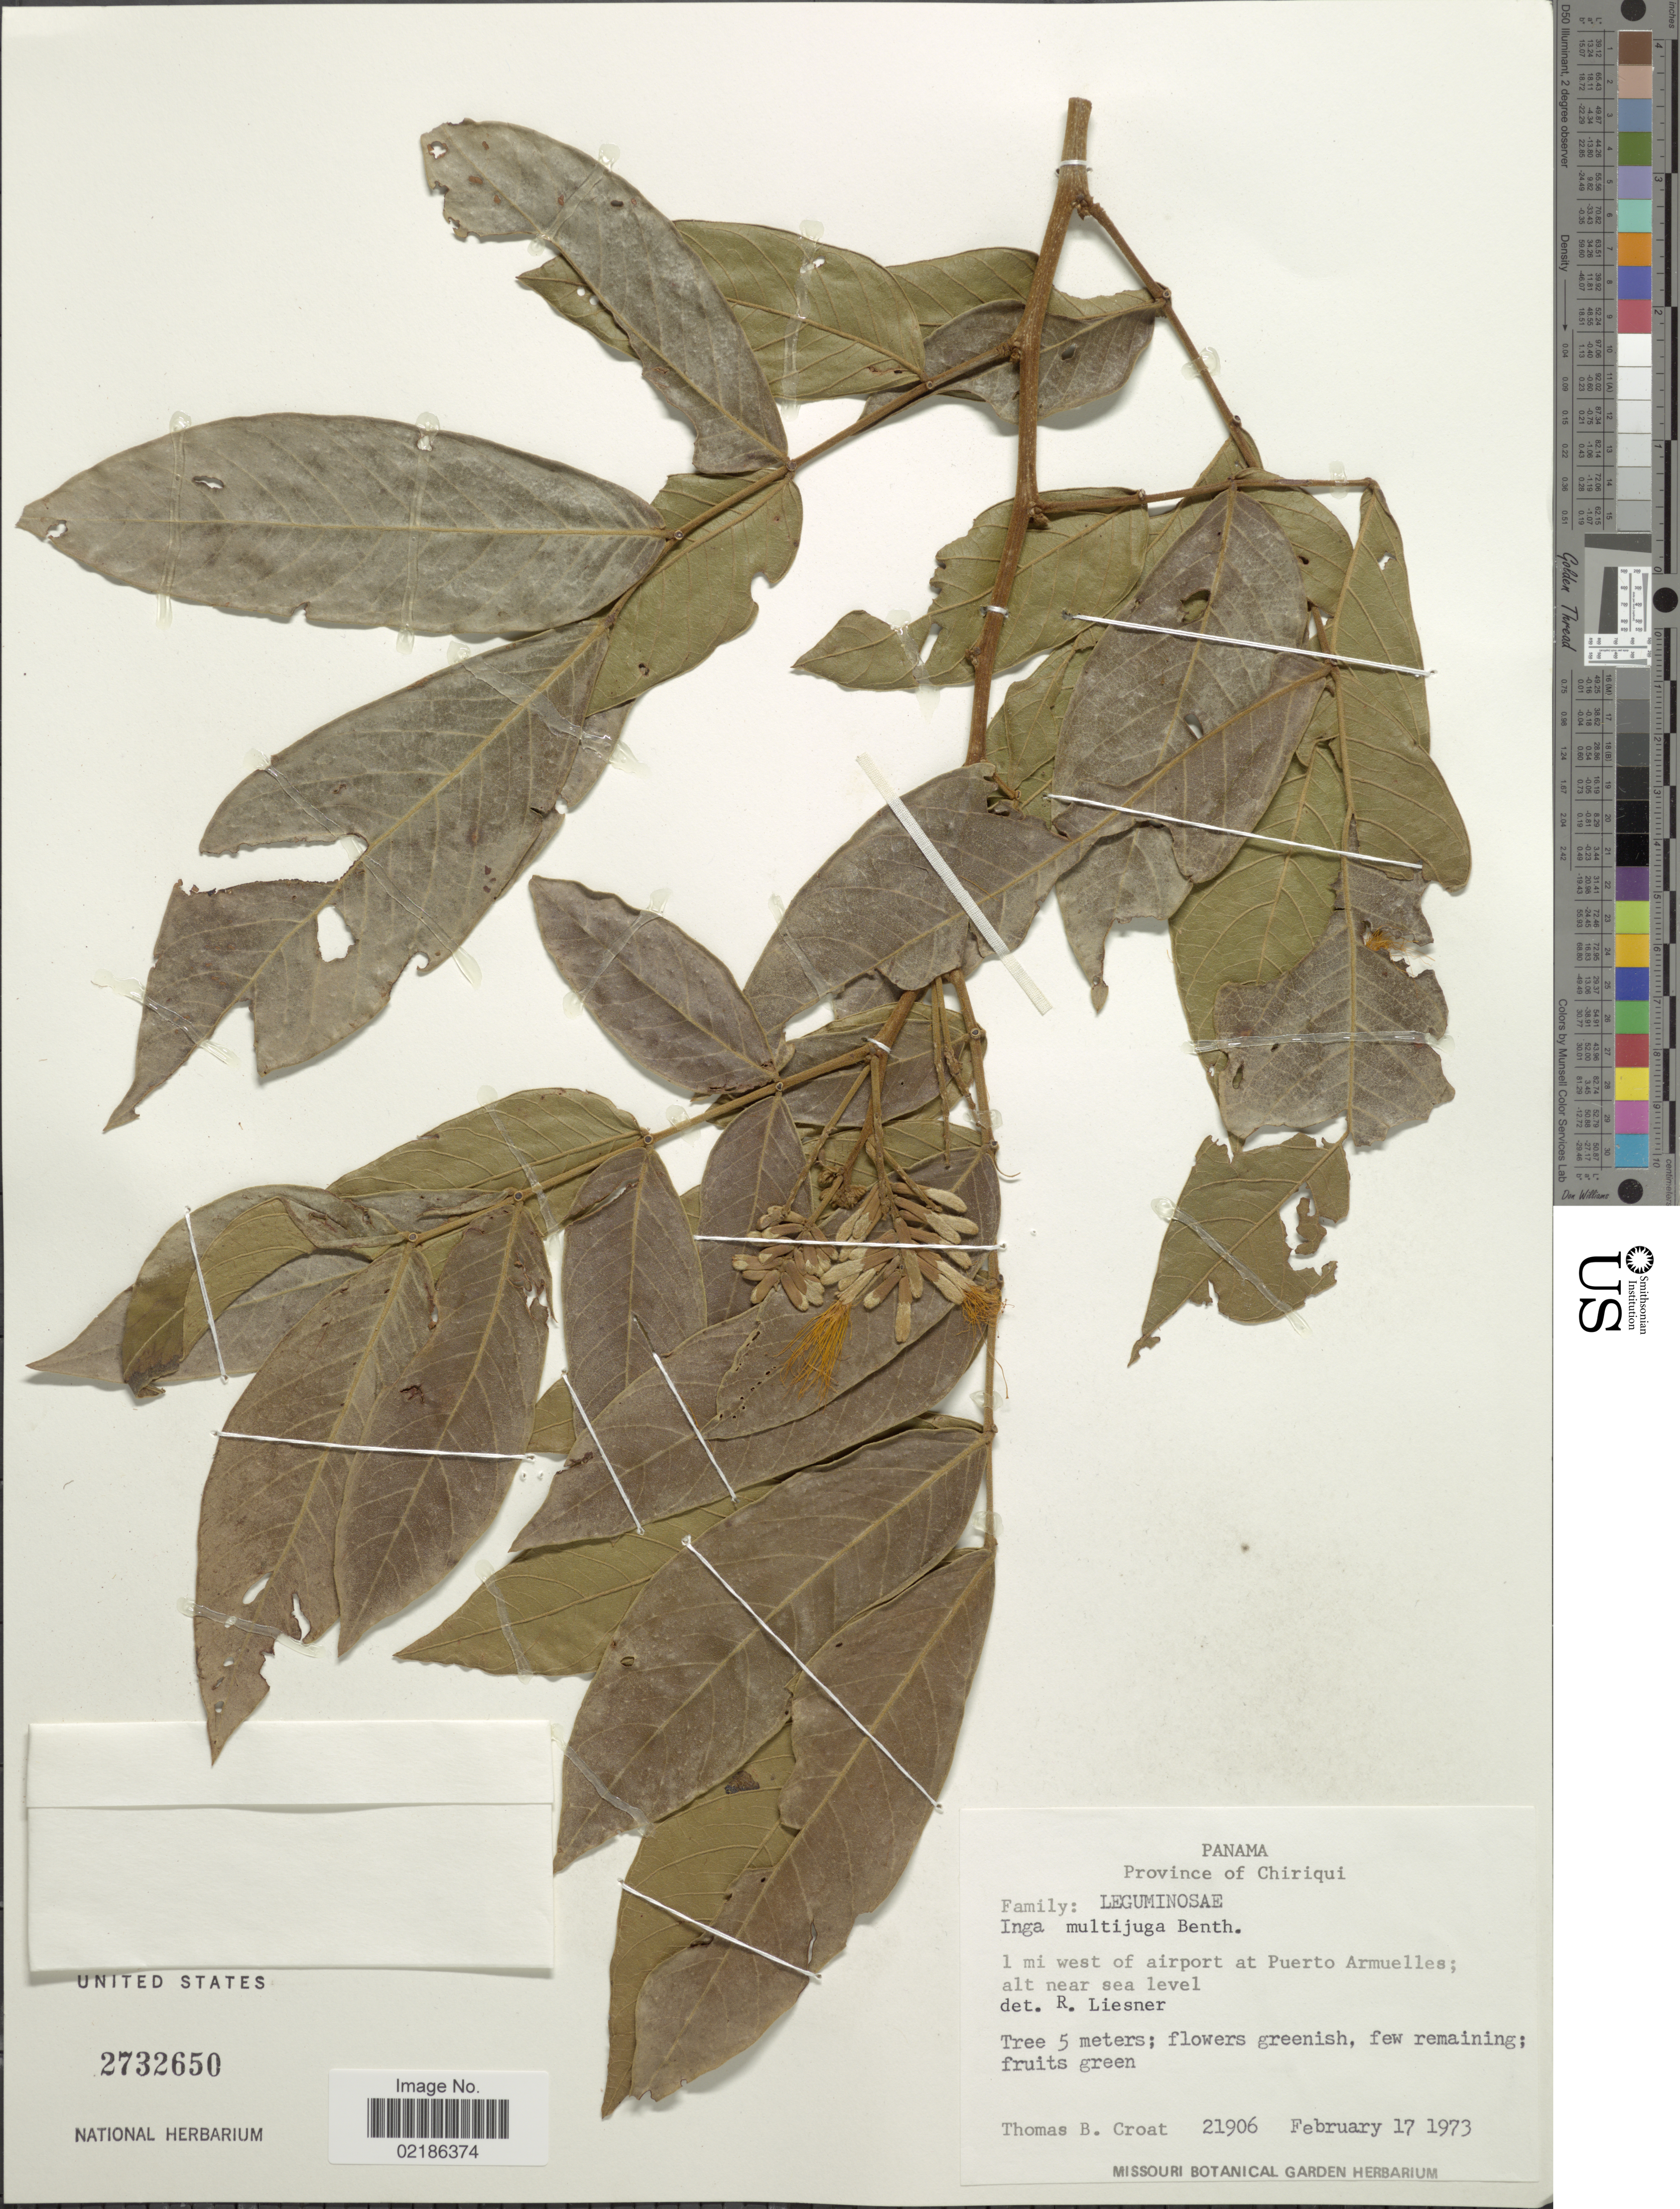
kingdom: Plantae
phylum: Tracheophyta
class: Magnoliopsida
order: Fabales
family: Fabaceae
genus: Inga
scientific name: Inga multijuga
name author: Benth.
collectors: T. B. Croat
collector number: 21906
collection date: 1973-02-17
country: Panama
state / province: Chiriqui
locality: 1 mi west of airport at Puerto Armuelles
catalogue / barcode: US 2732650